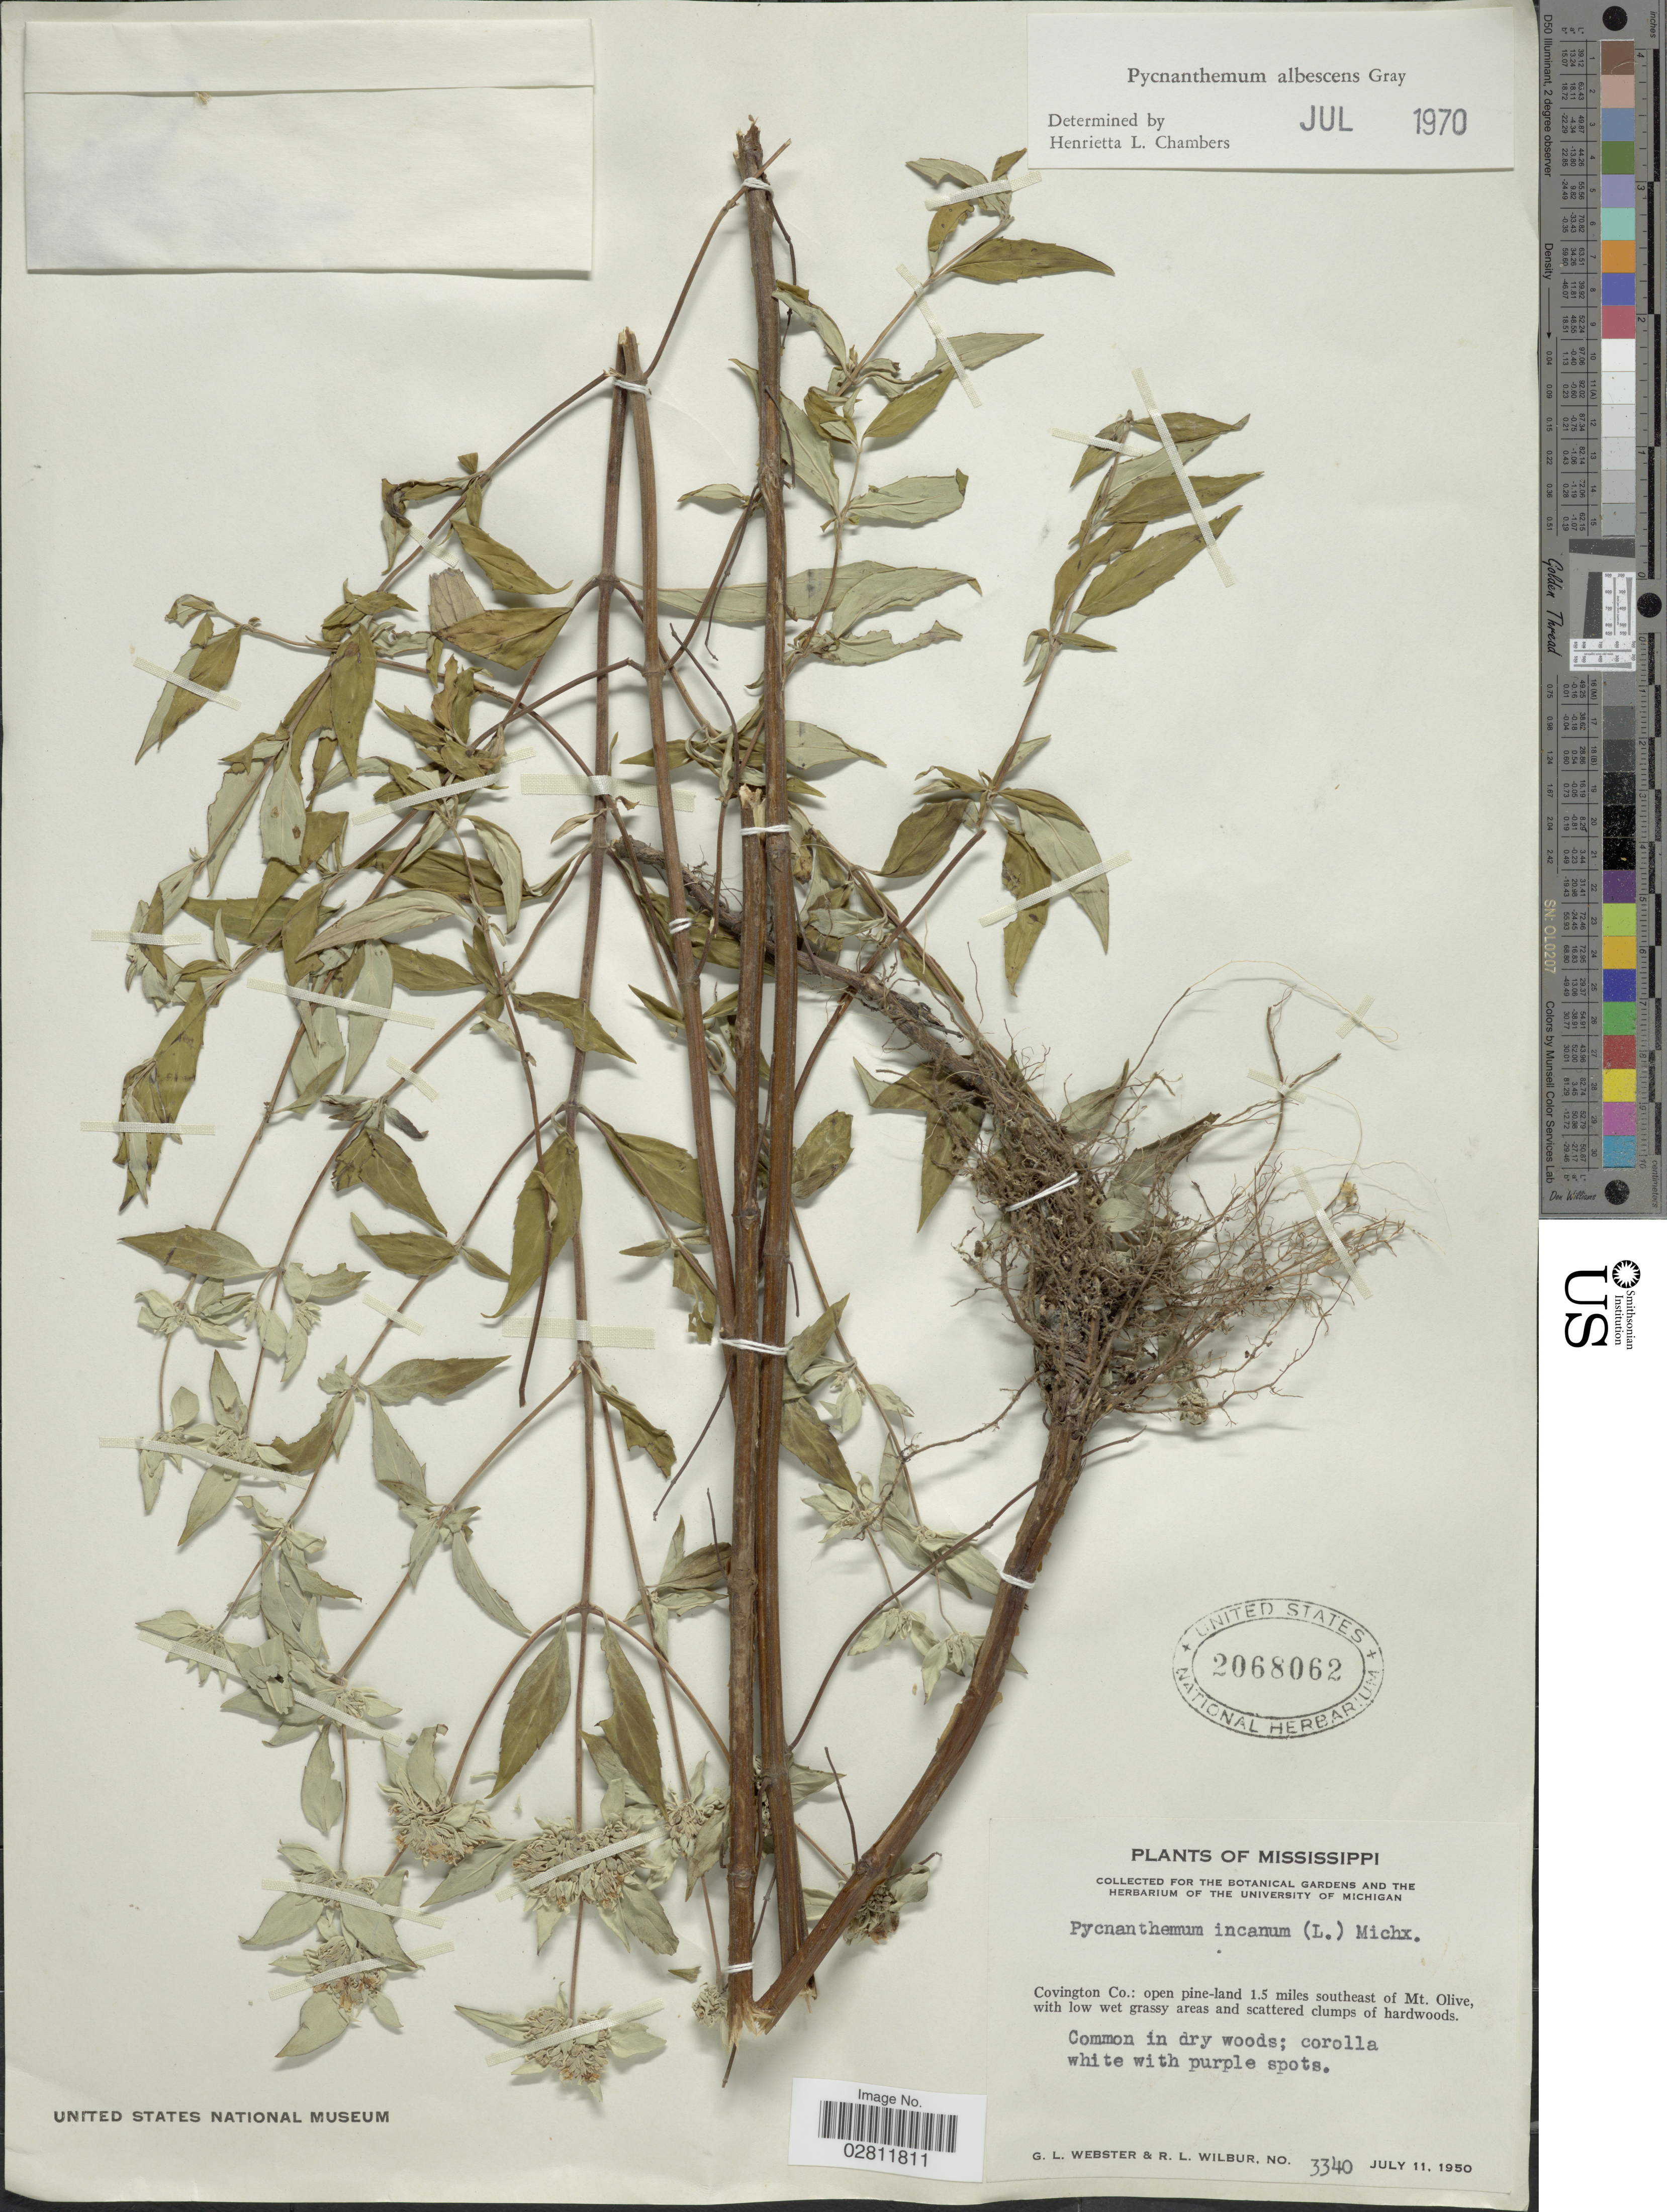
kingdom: Plantae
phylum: Tracheophyta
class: Magnoliopsida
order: Lamiales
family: Lamiaceae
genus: Pycnanthemum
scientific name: Pycnanthemum albescens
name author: Torr. & A. Gray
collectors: G. L. Webster & R. L. Wilbur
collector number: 3340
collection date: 1950-07-11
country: United States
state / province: Mississippi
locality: Covington Co.: open pine-land 1.5 miles southeast of Mt. Olive.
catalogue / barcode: US 2068062